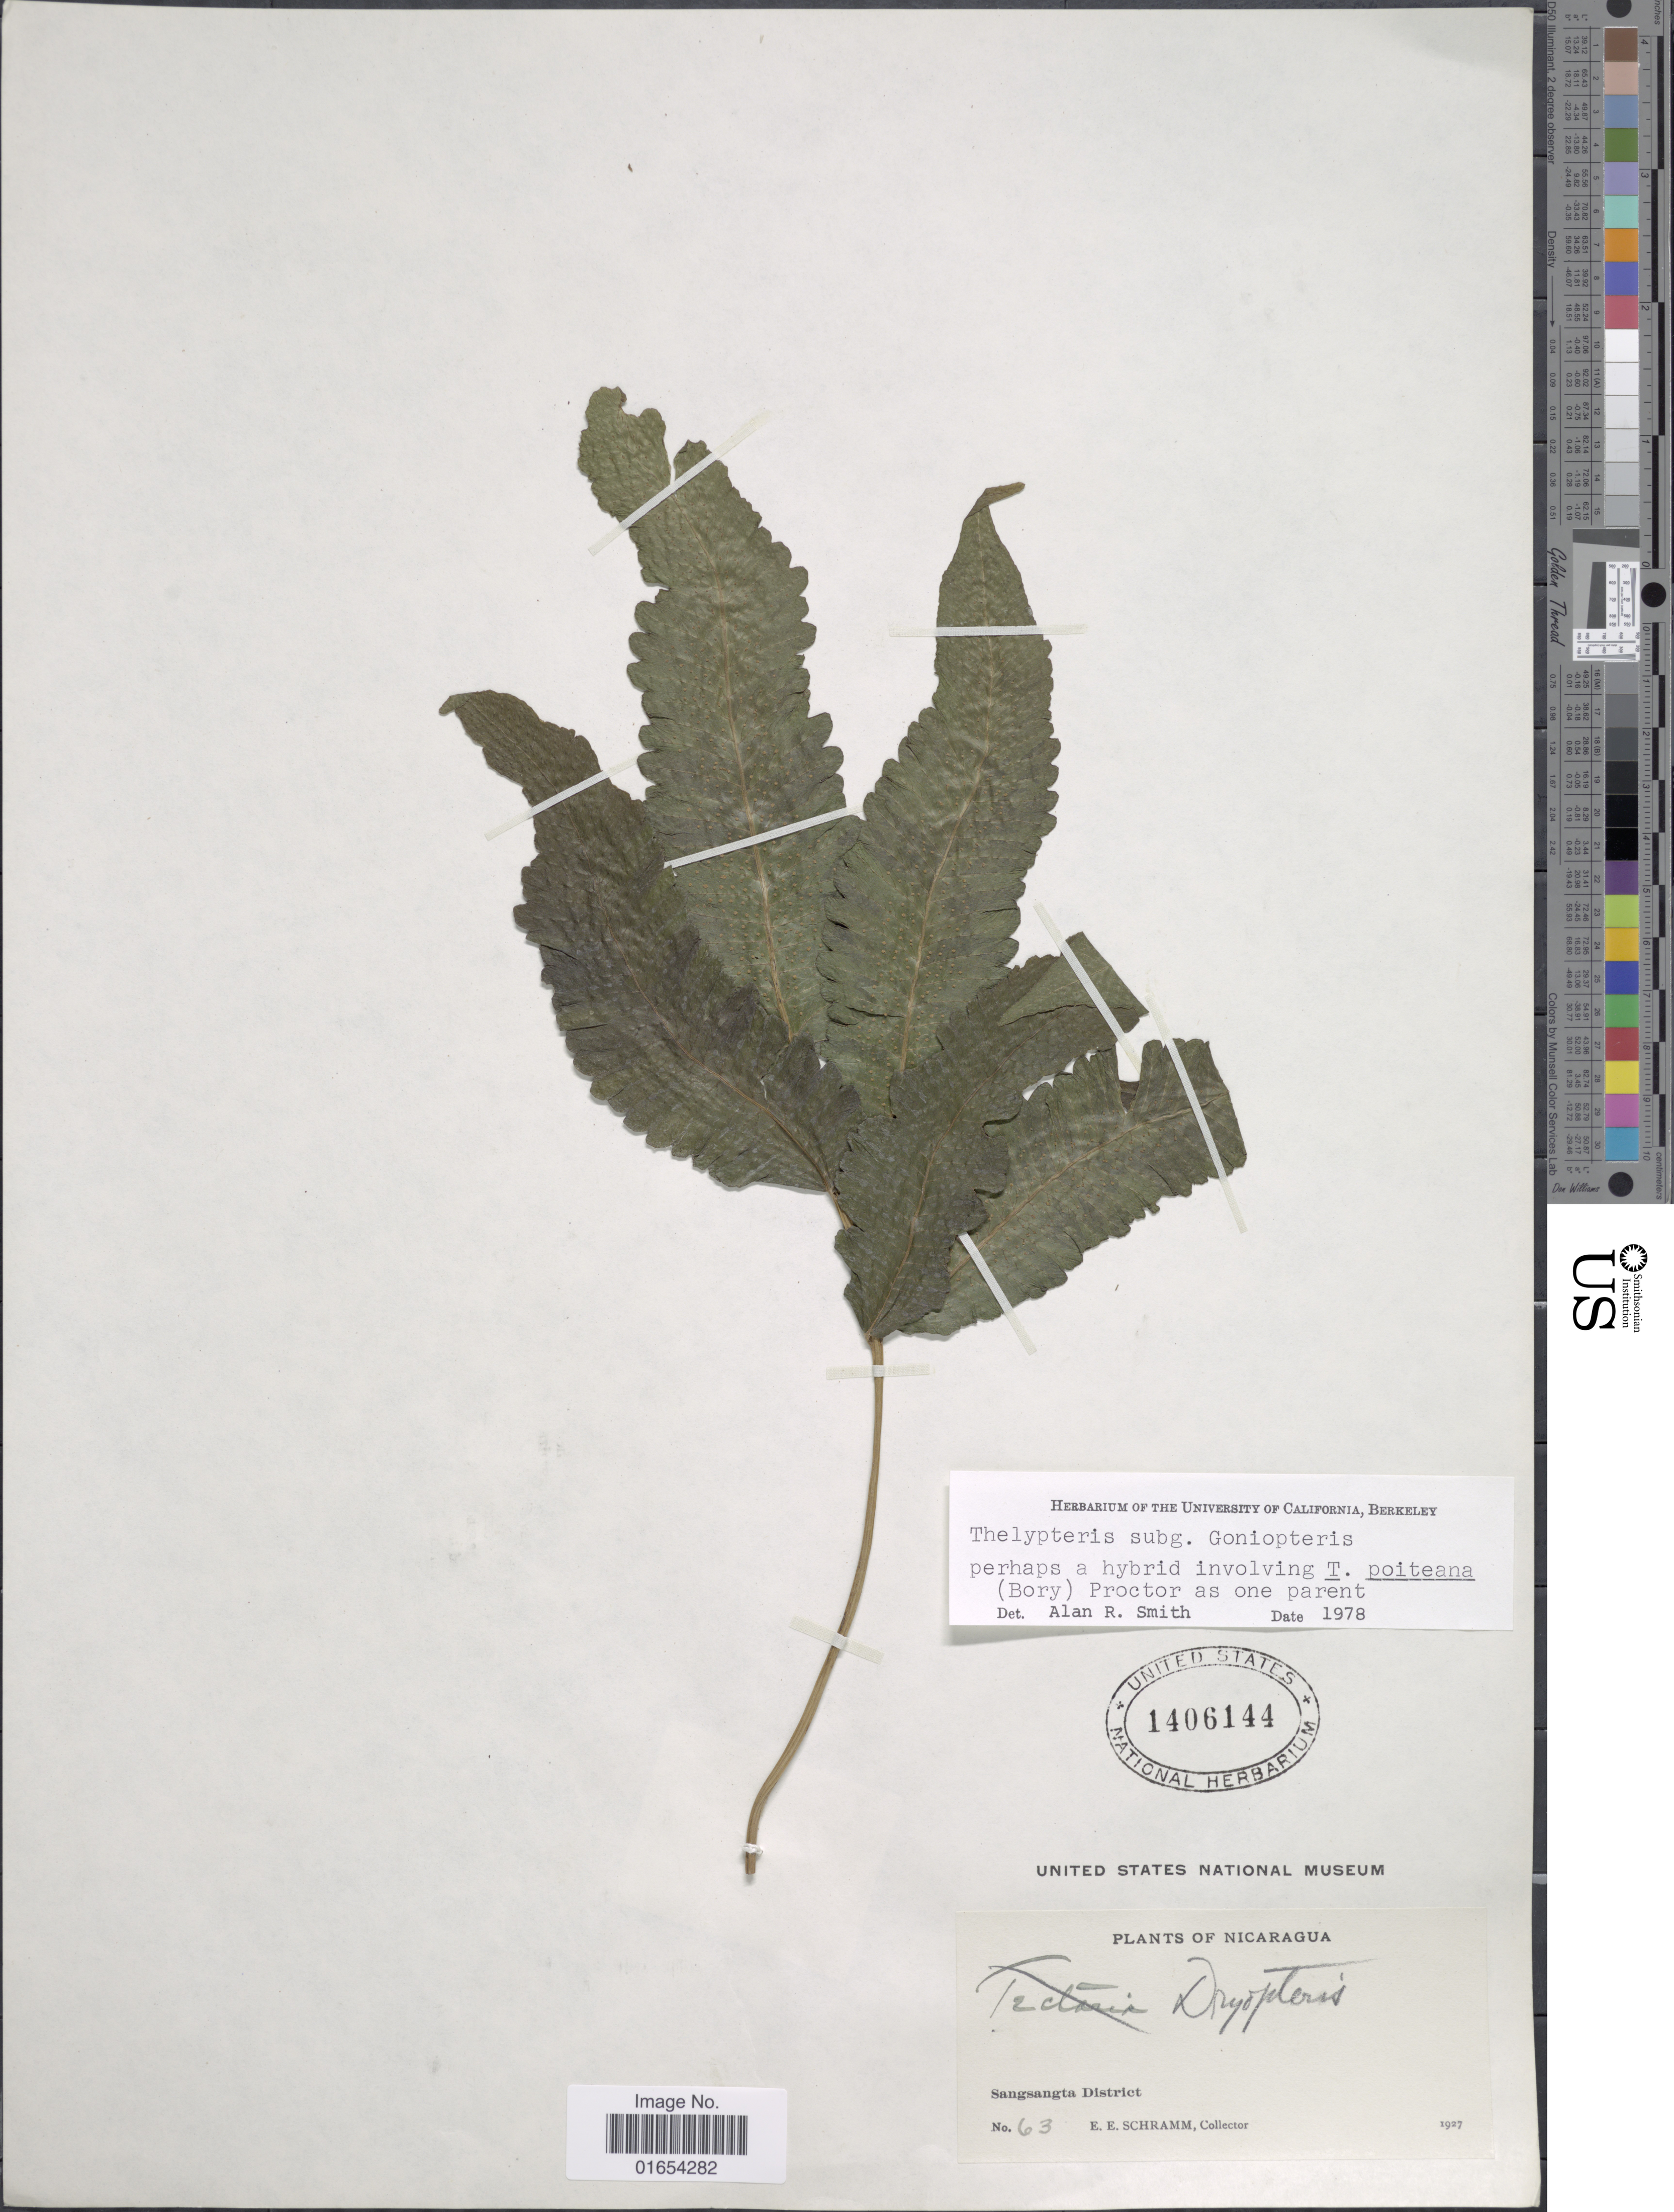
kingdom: Plantae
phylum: Tracheophyta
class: Polypodiopsida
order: Polypodiales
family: Thelypteridaceae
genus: Goniopteris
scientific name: Goniopteris poiteana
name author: (Bory) Ching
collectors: E. Schramm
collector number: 63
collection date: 1927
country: Nicaragua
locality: Sangsangta District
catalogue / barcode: US 1406144